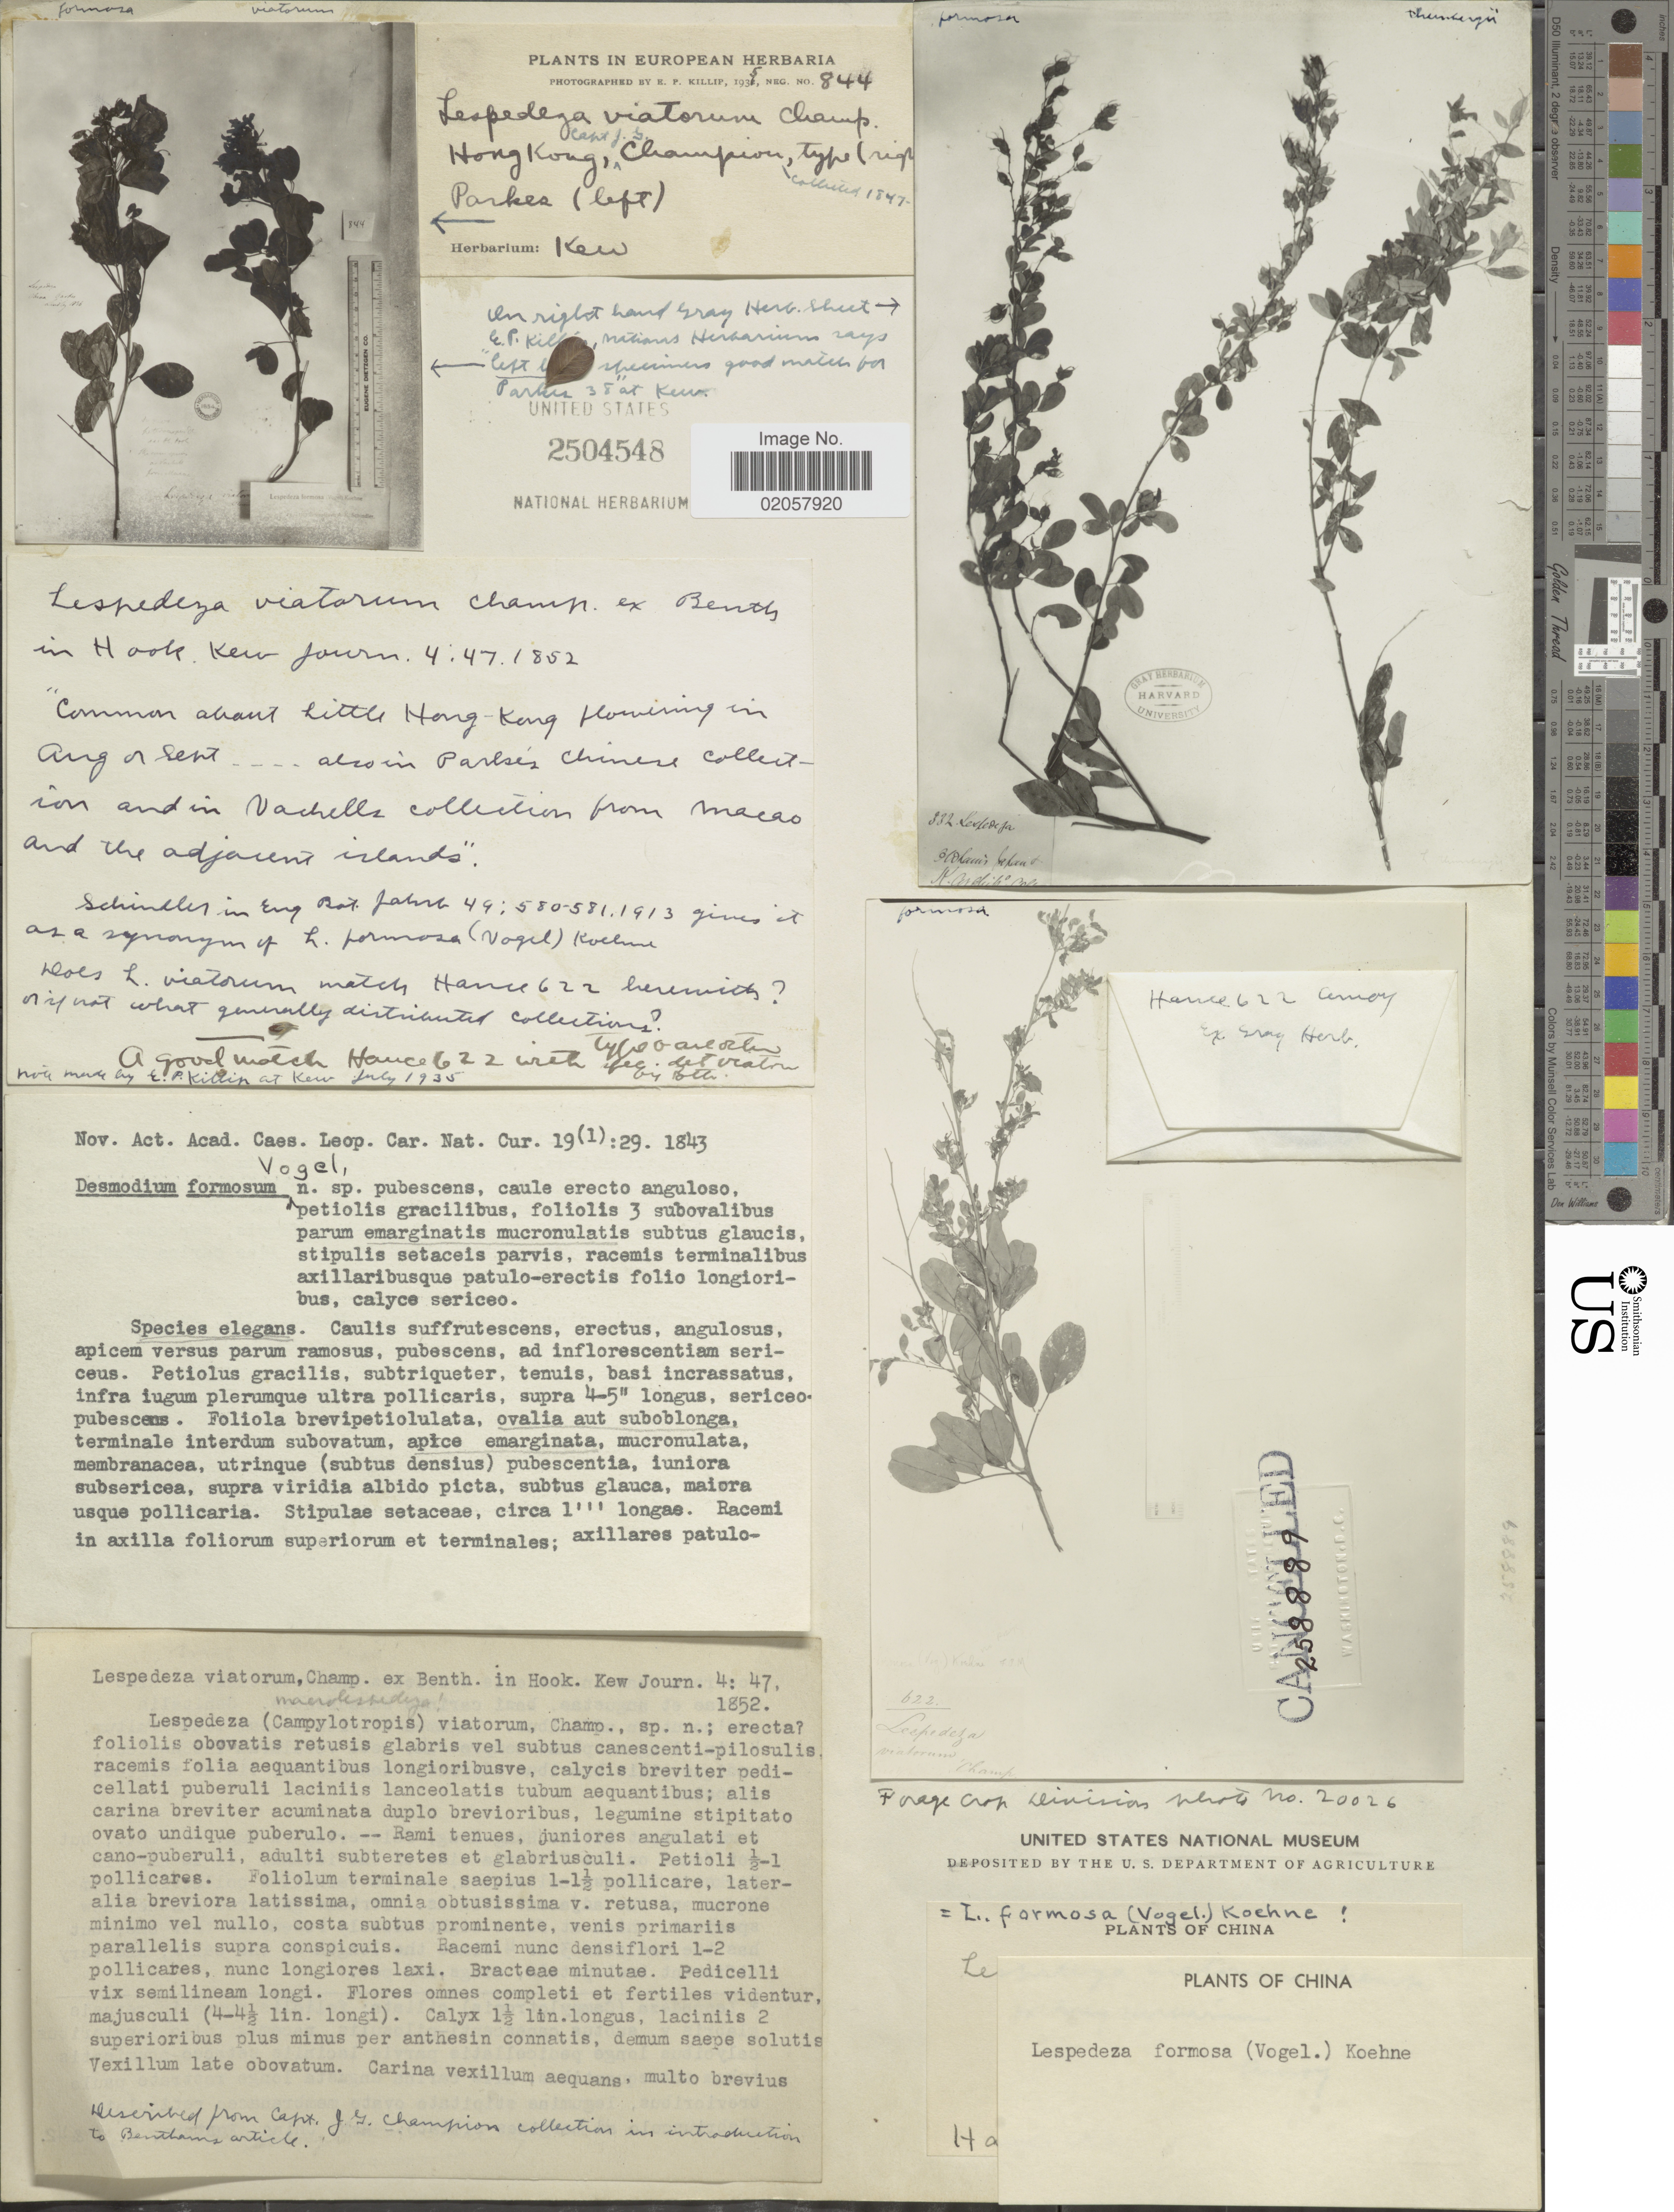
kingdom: Plantae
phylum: Tracheophyta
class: Magnoliopsida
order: Fabales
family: Fabaceae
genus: Lespedeza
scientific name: Lespedeza formosa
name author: (Vogel) Koehne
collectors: -. Parker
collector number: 622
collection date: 1852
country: China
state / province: Hong Kong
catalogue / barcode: US 2504548